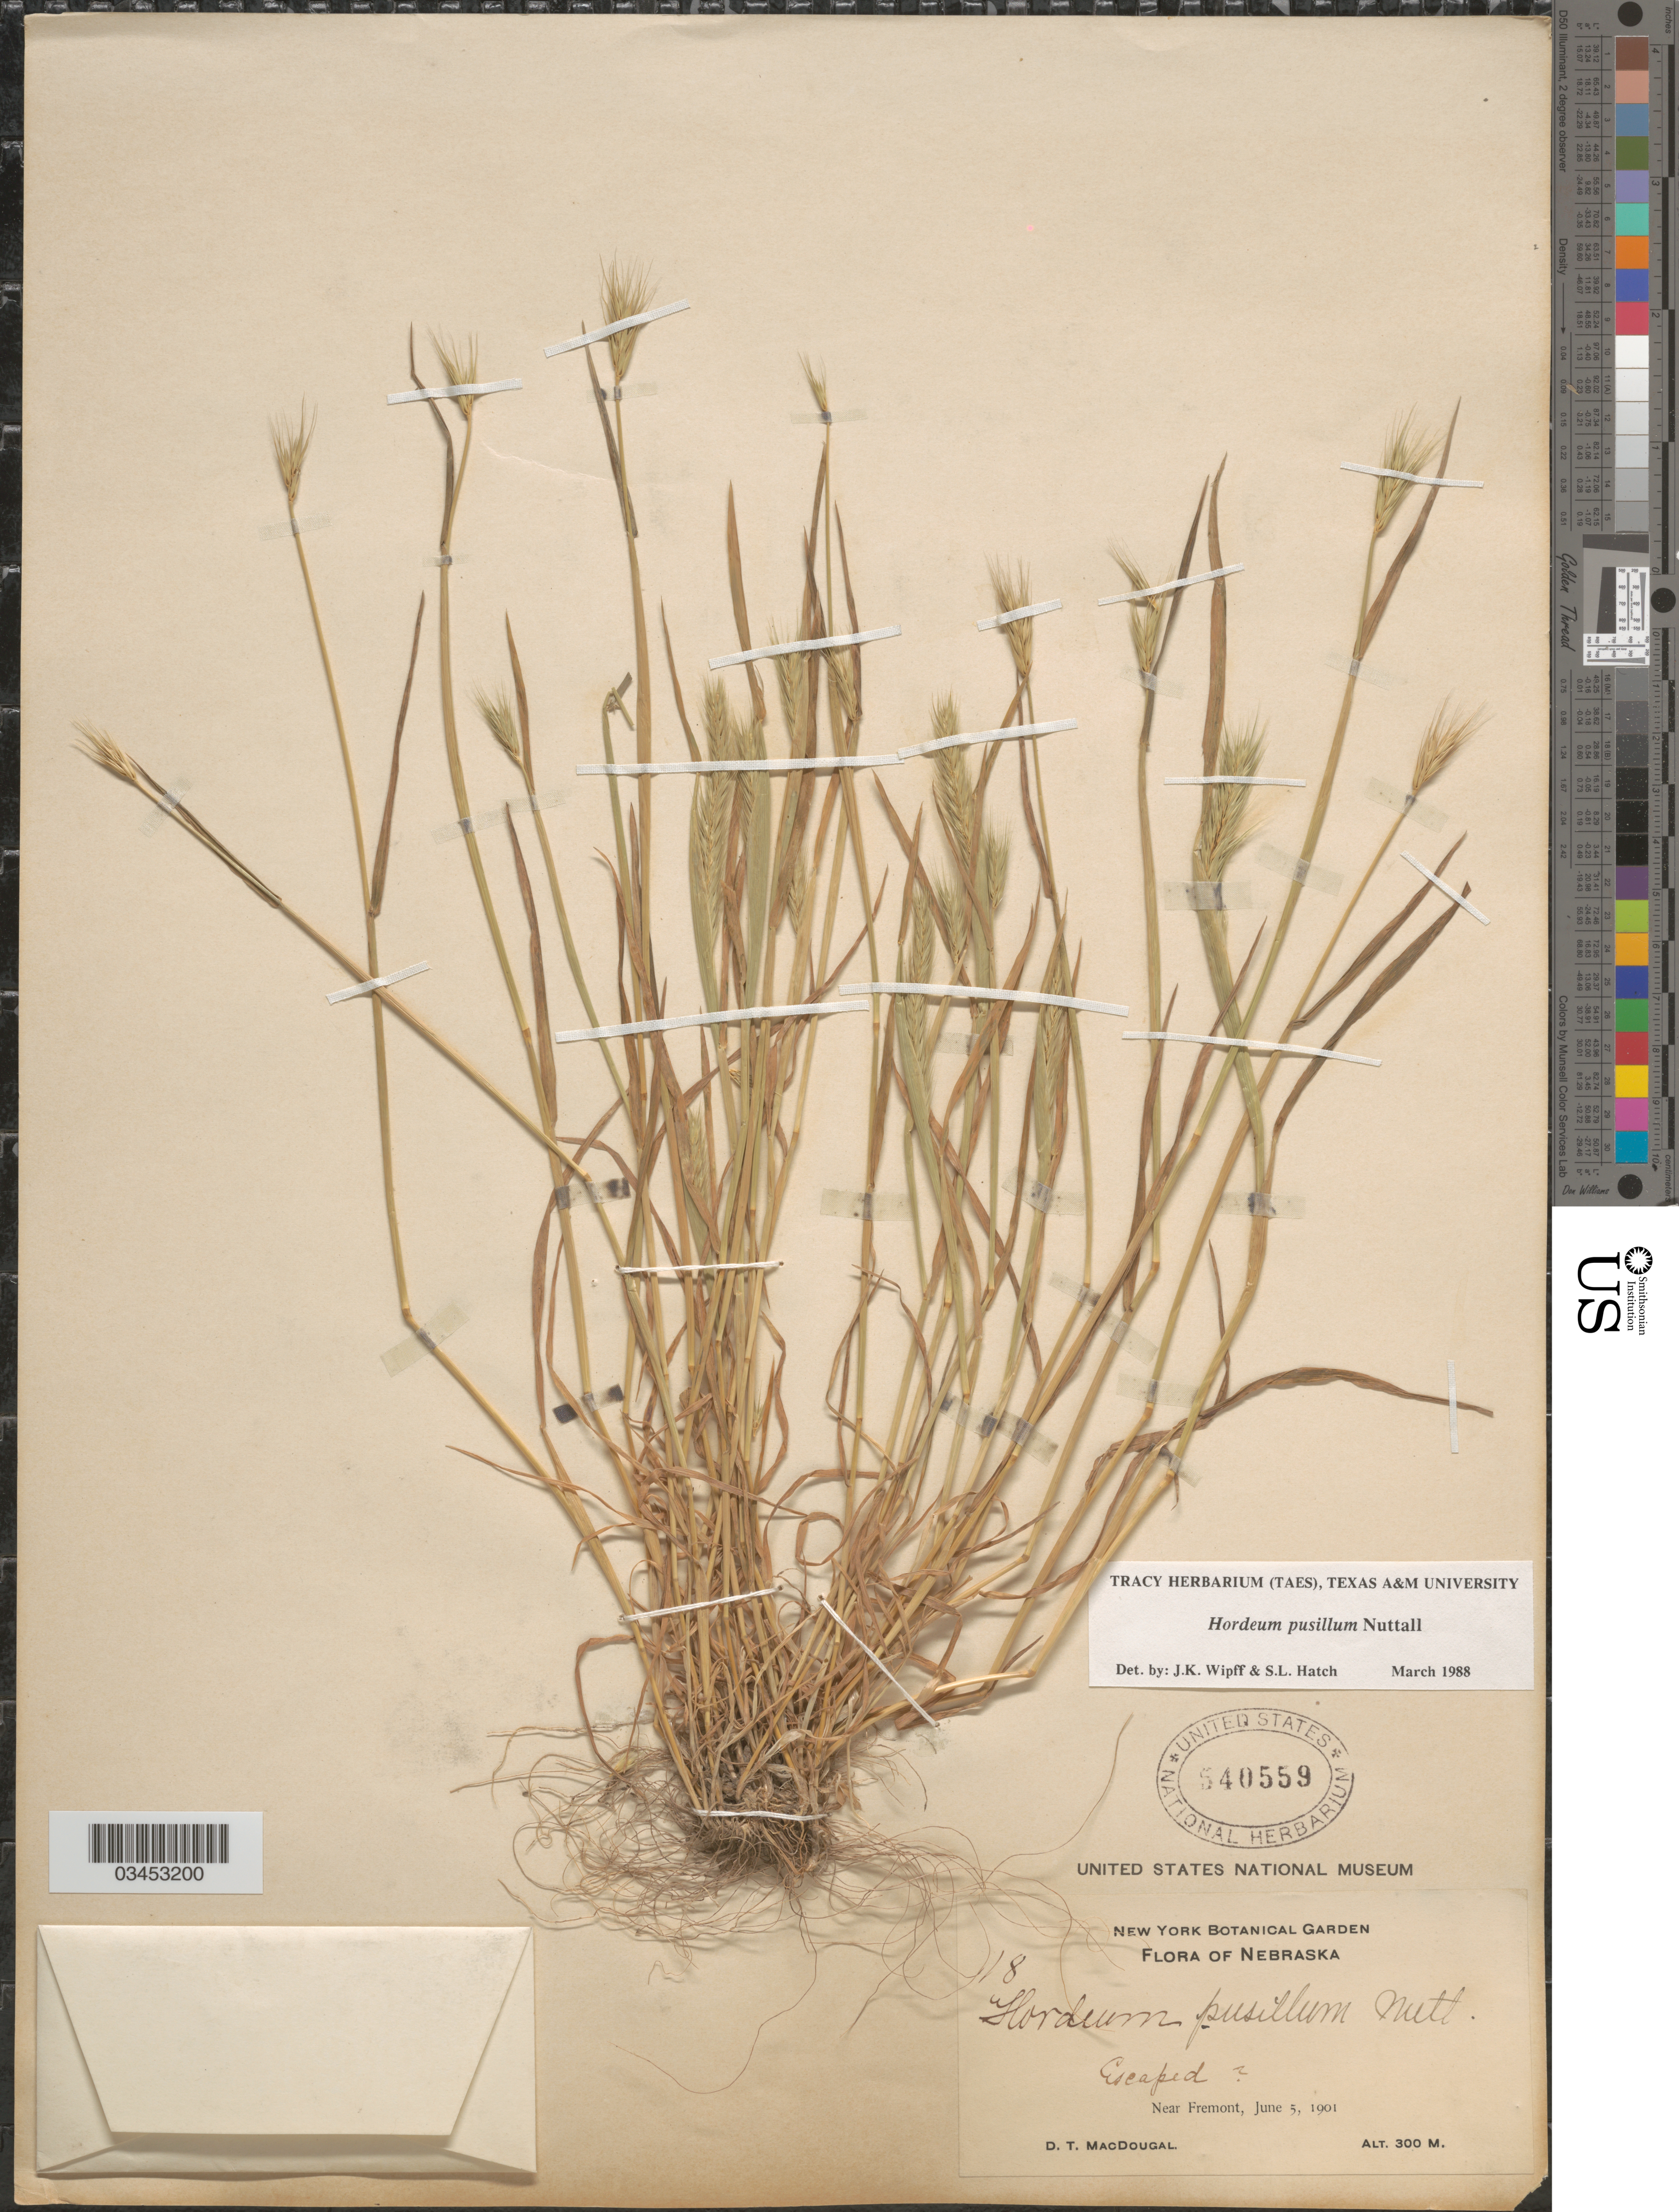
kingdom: Plantae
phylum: Tracheophyta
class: Liliopsida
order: Poales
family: Poaceae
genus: Hordeum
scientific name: Hordeum pusillum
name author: Nutt.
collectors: D. T. MacDougal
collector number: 18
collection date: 1901-06-05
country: United States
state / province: Nebraska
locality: Near Fremont.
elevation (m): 300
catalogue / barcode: US 540559